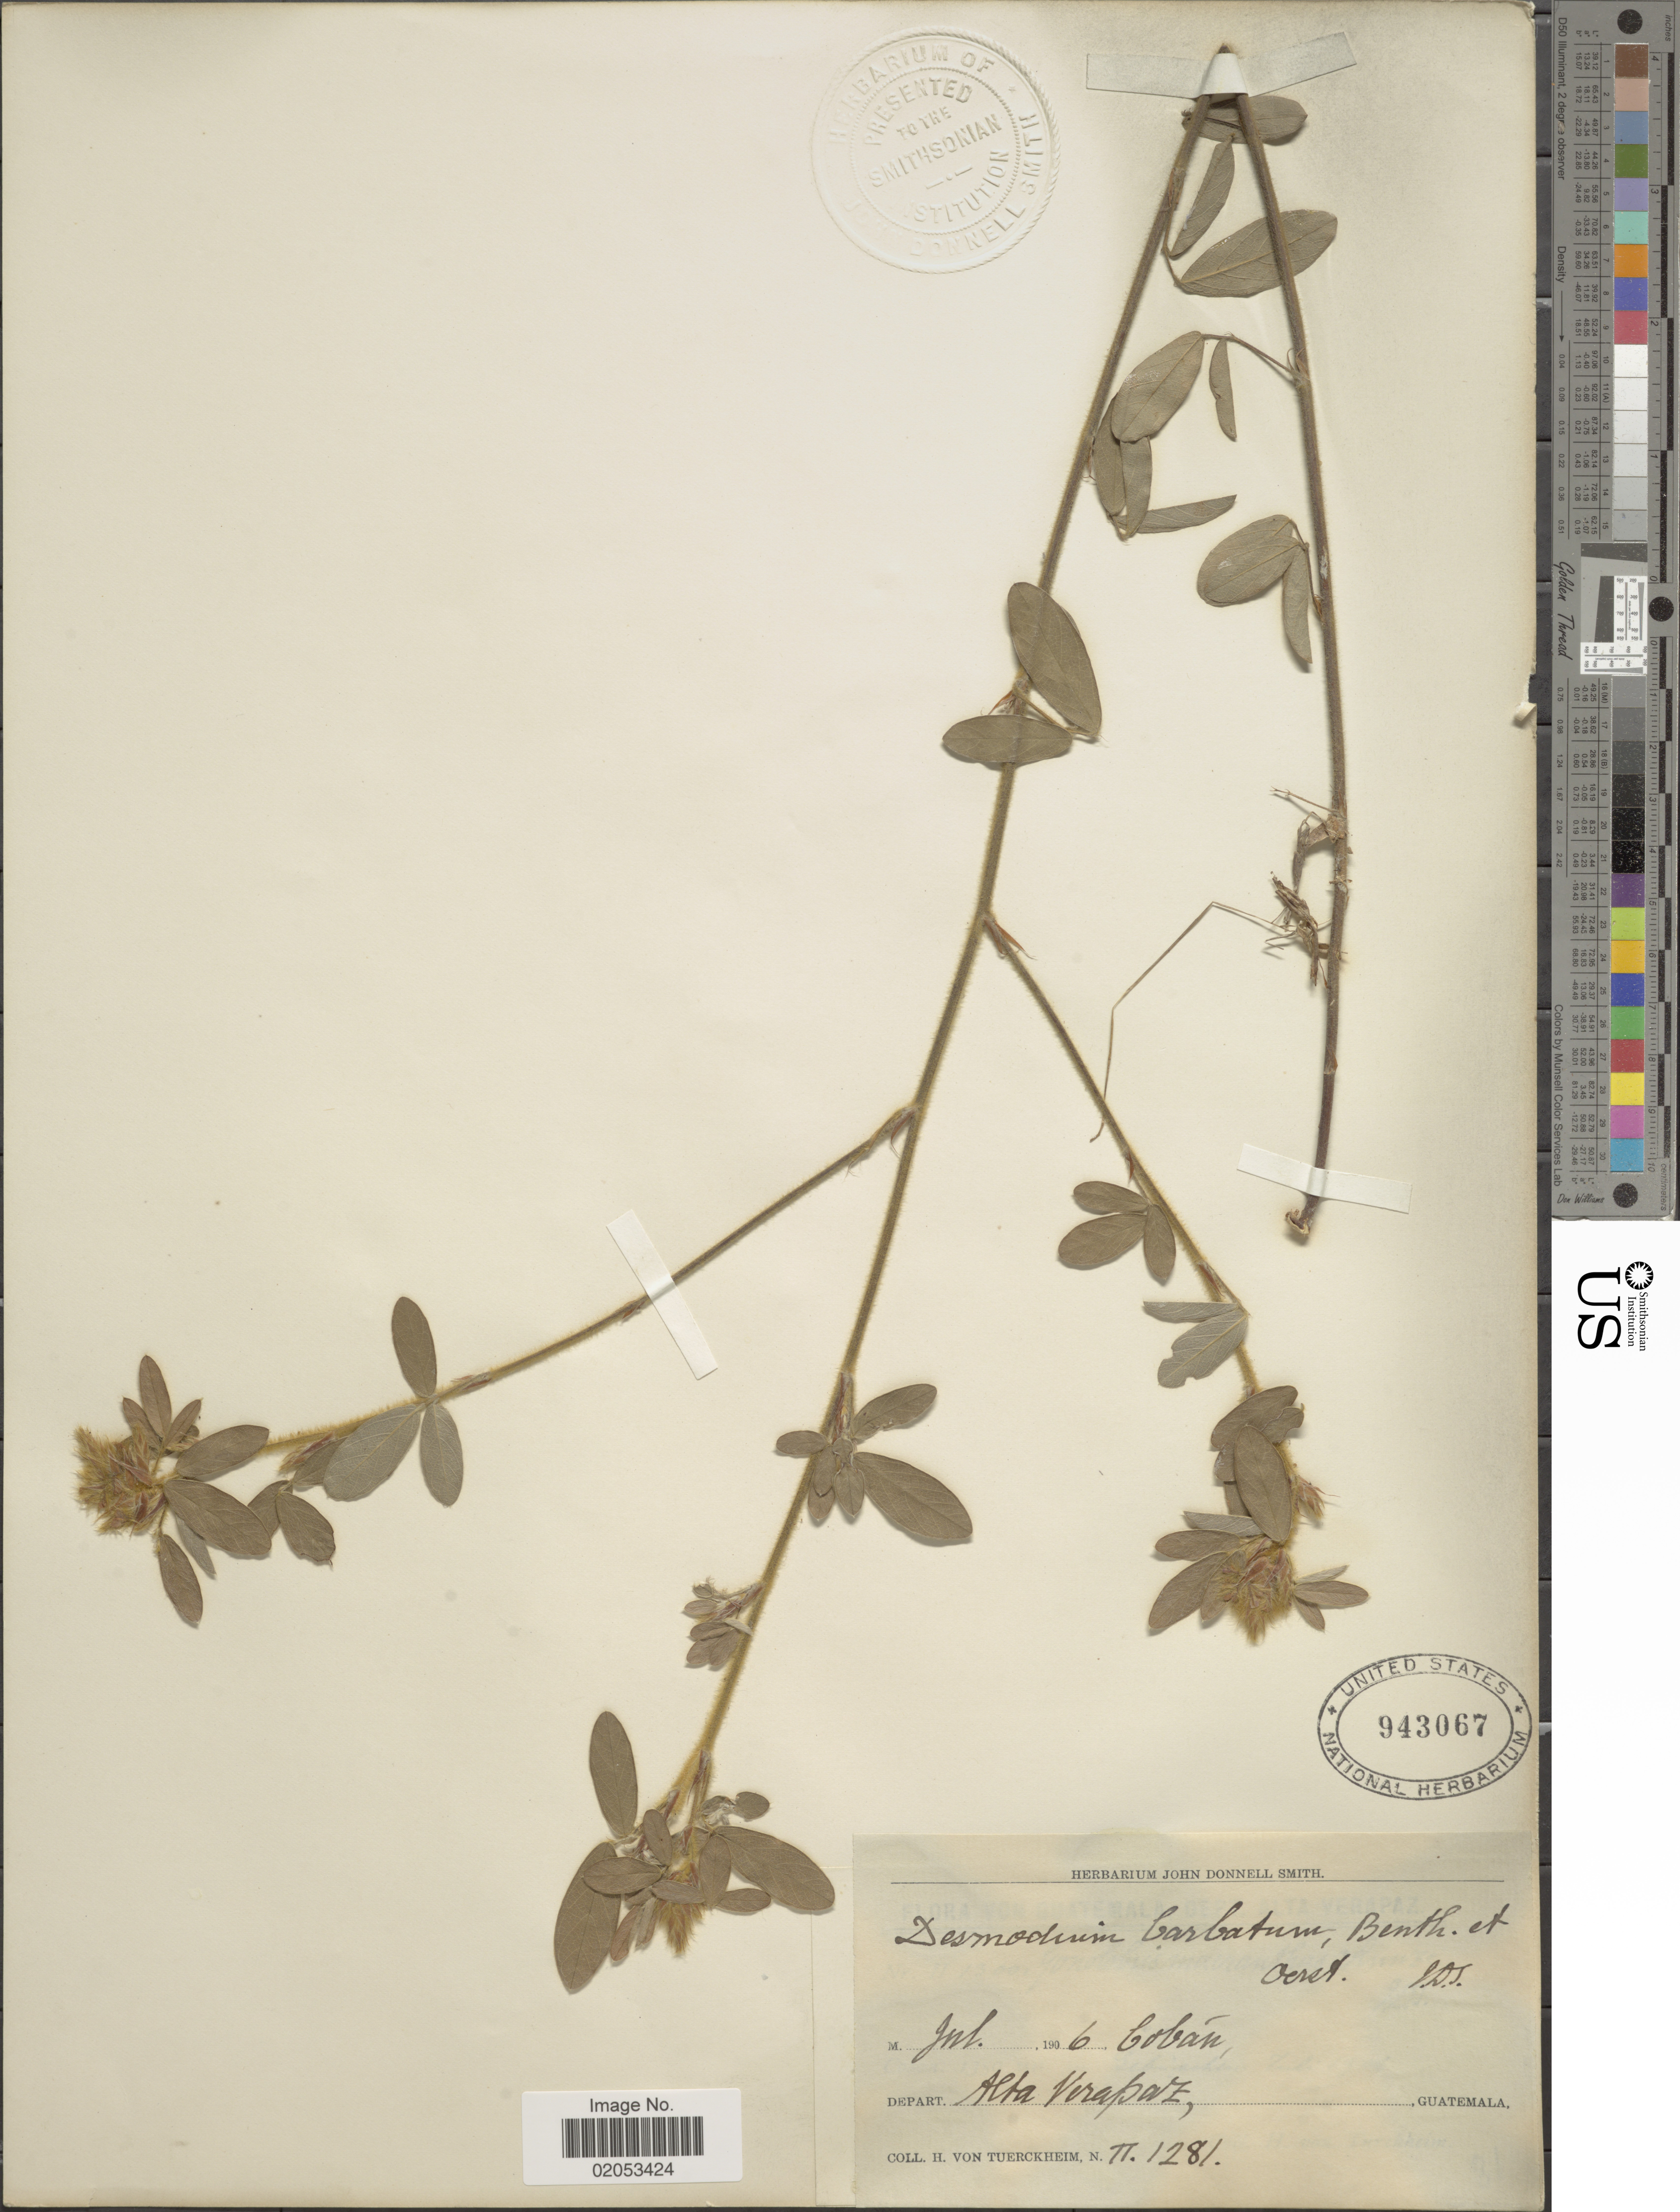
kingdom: Plantae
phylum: Tracheophyta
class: Magnoliopsida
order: Fabales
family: Fabaceae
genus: Grona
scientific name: Grona barbata var. barbata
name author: (L.) H. Ohashi & K. Ohashi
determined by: Strong, Mark T., (BOT), Smithsonian Institution - National Museum of Natural History (UNITED STATES)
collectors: H. von Türckheim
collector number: II. 1281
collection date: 1906-07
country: Guatemala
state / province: Alta Verapaz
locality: Cobán, Depart. Alta Verapaz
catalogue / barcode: US 943067